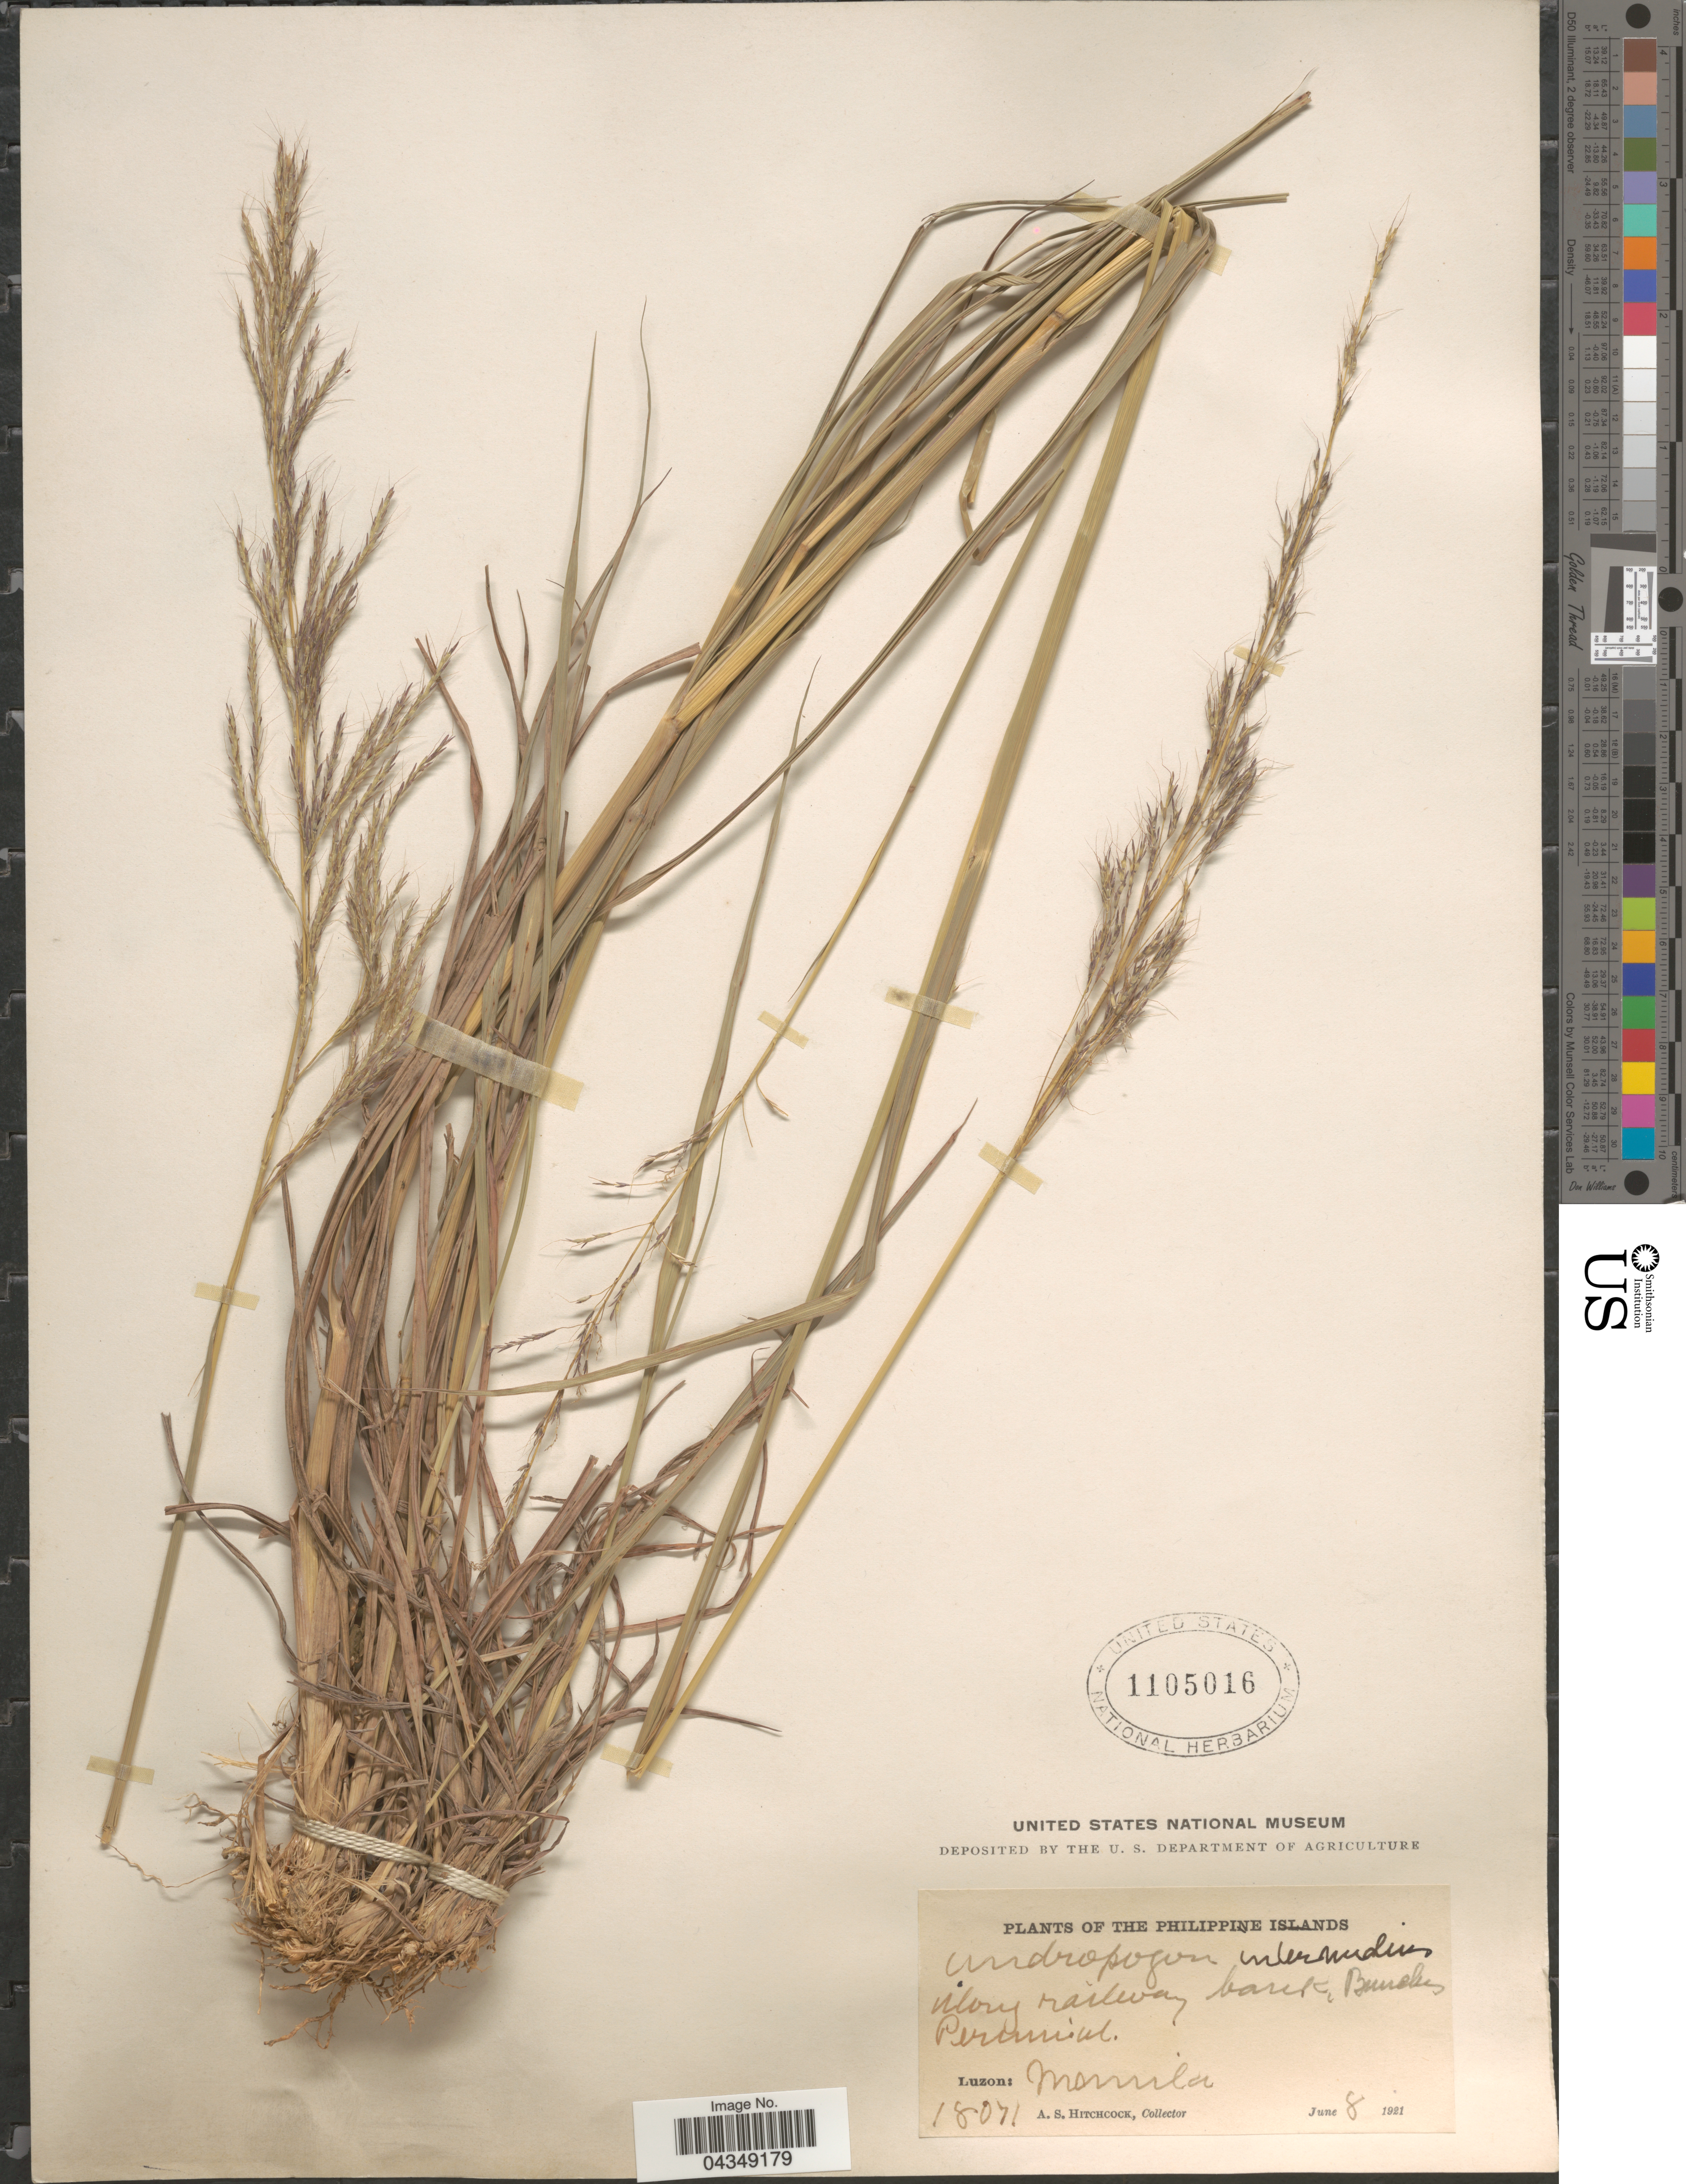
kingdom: Plantae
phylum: Tracheophyta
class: Liliopsida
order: Poales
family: Poaceae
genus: Bothriochloa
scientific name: Bothriochloa bladhii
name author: (Retz.) S.T. Blake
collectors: A. S. Hitchcock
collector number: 18071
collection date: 1921-06-08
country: Philippines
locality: Along railway bank. Luzon: Manila.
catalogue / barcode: US 1105016